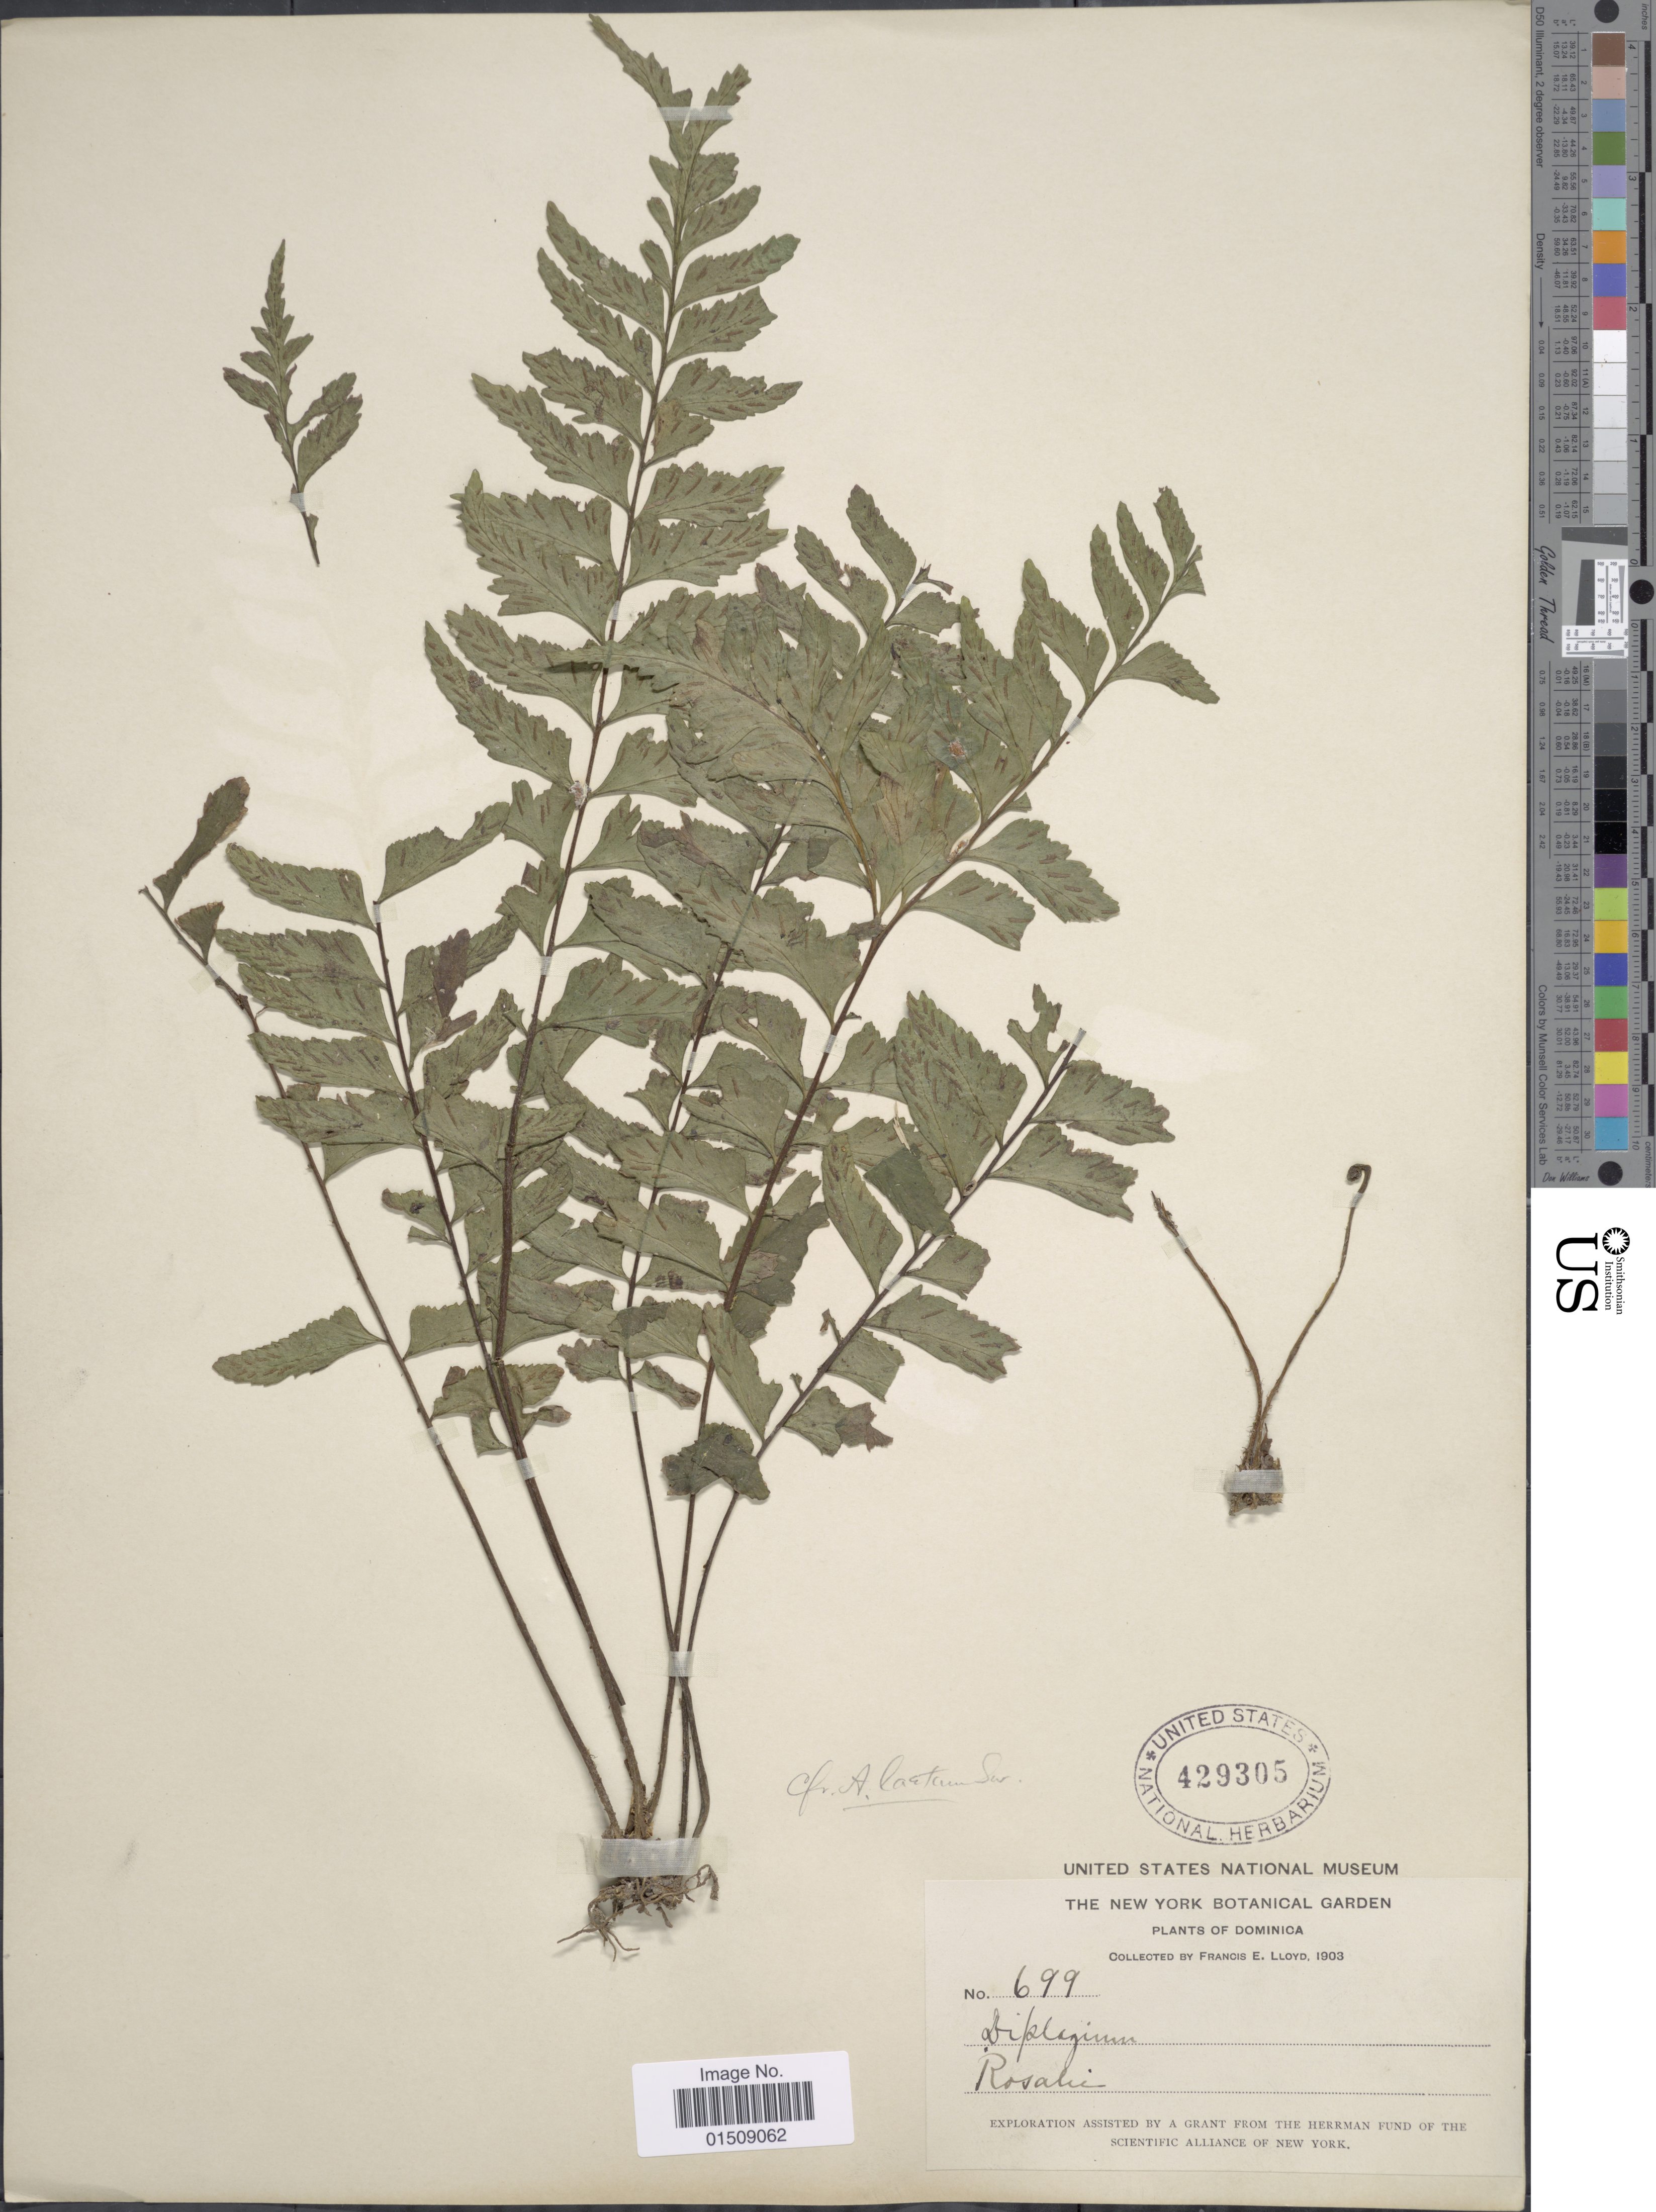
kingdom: Plantae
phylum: Tracheophyta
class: Polypodiopsida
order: Polypodiales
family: Aspleniaceae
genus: Asplenium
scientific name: Asplenium laetum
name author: Sw.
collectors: Lloyd, C. E.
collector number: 699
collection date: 1903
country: Dominica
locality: Dominica, Rosalie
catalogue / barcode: US 429305